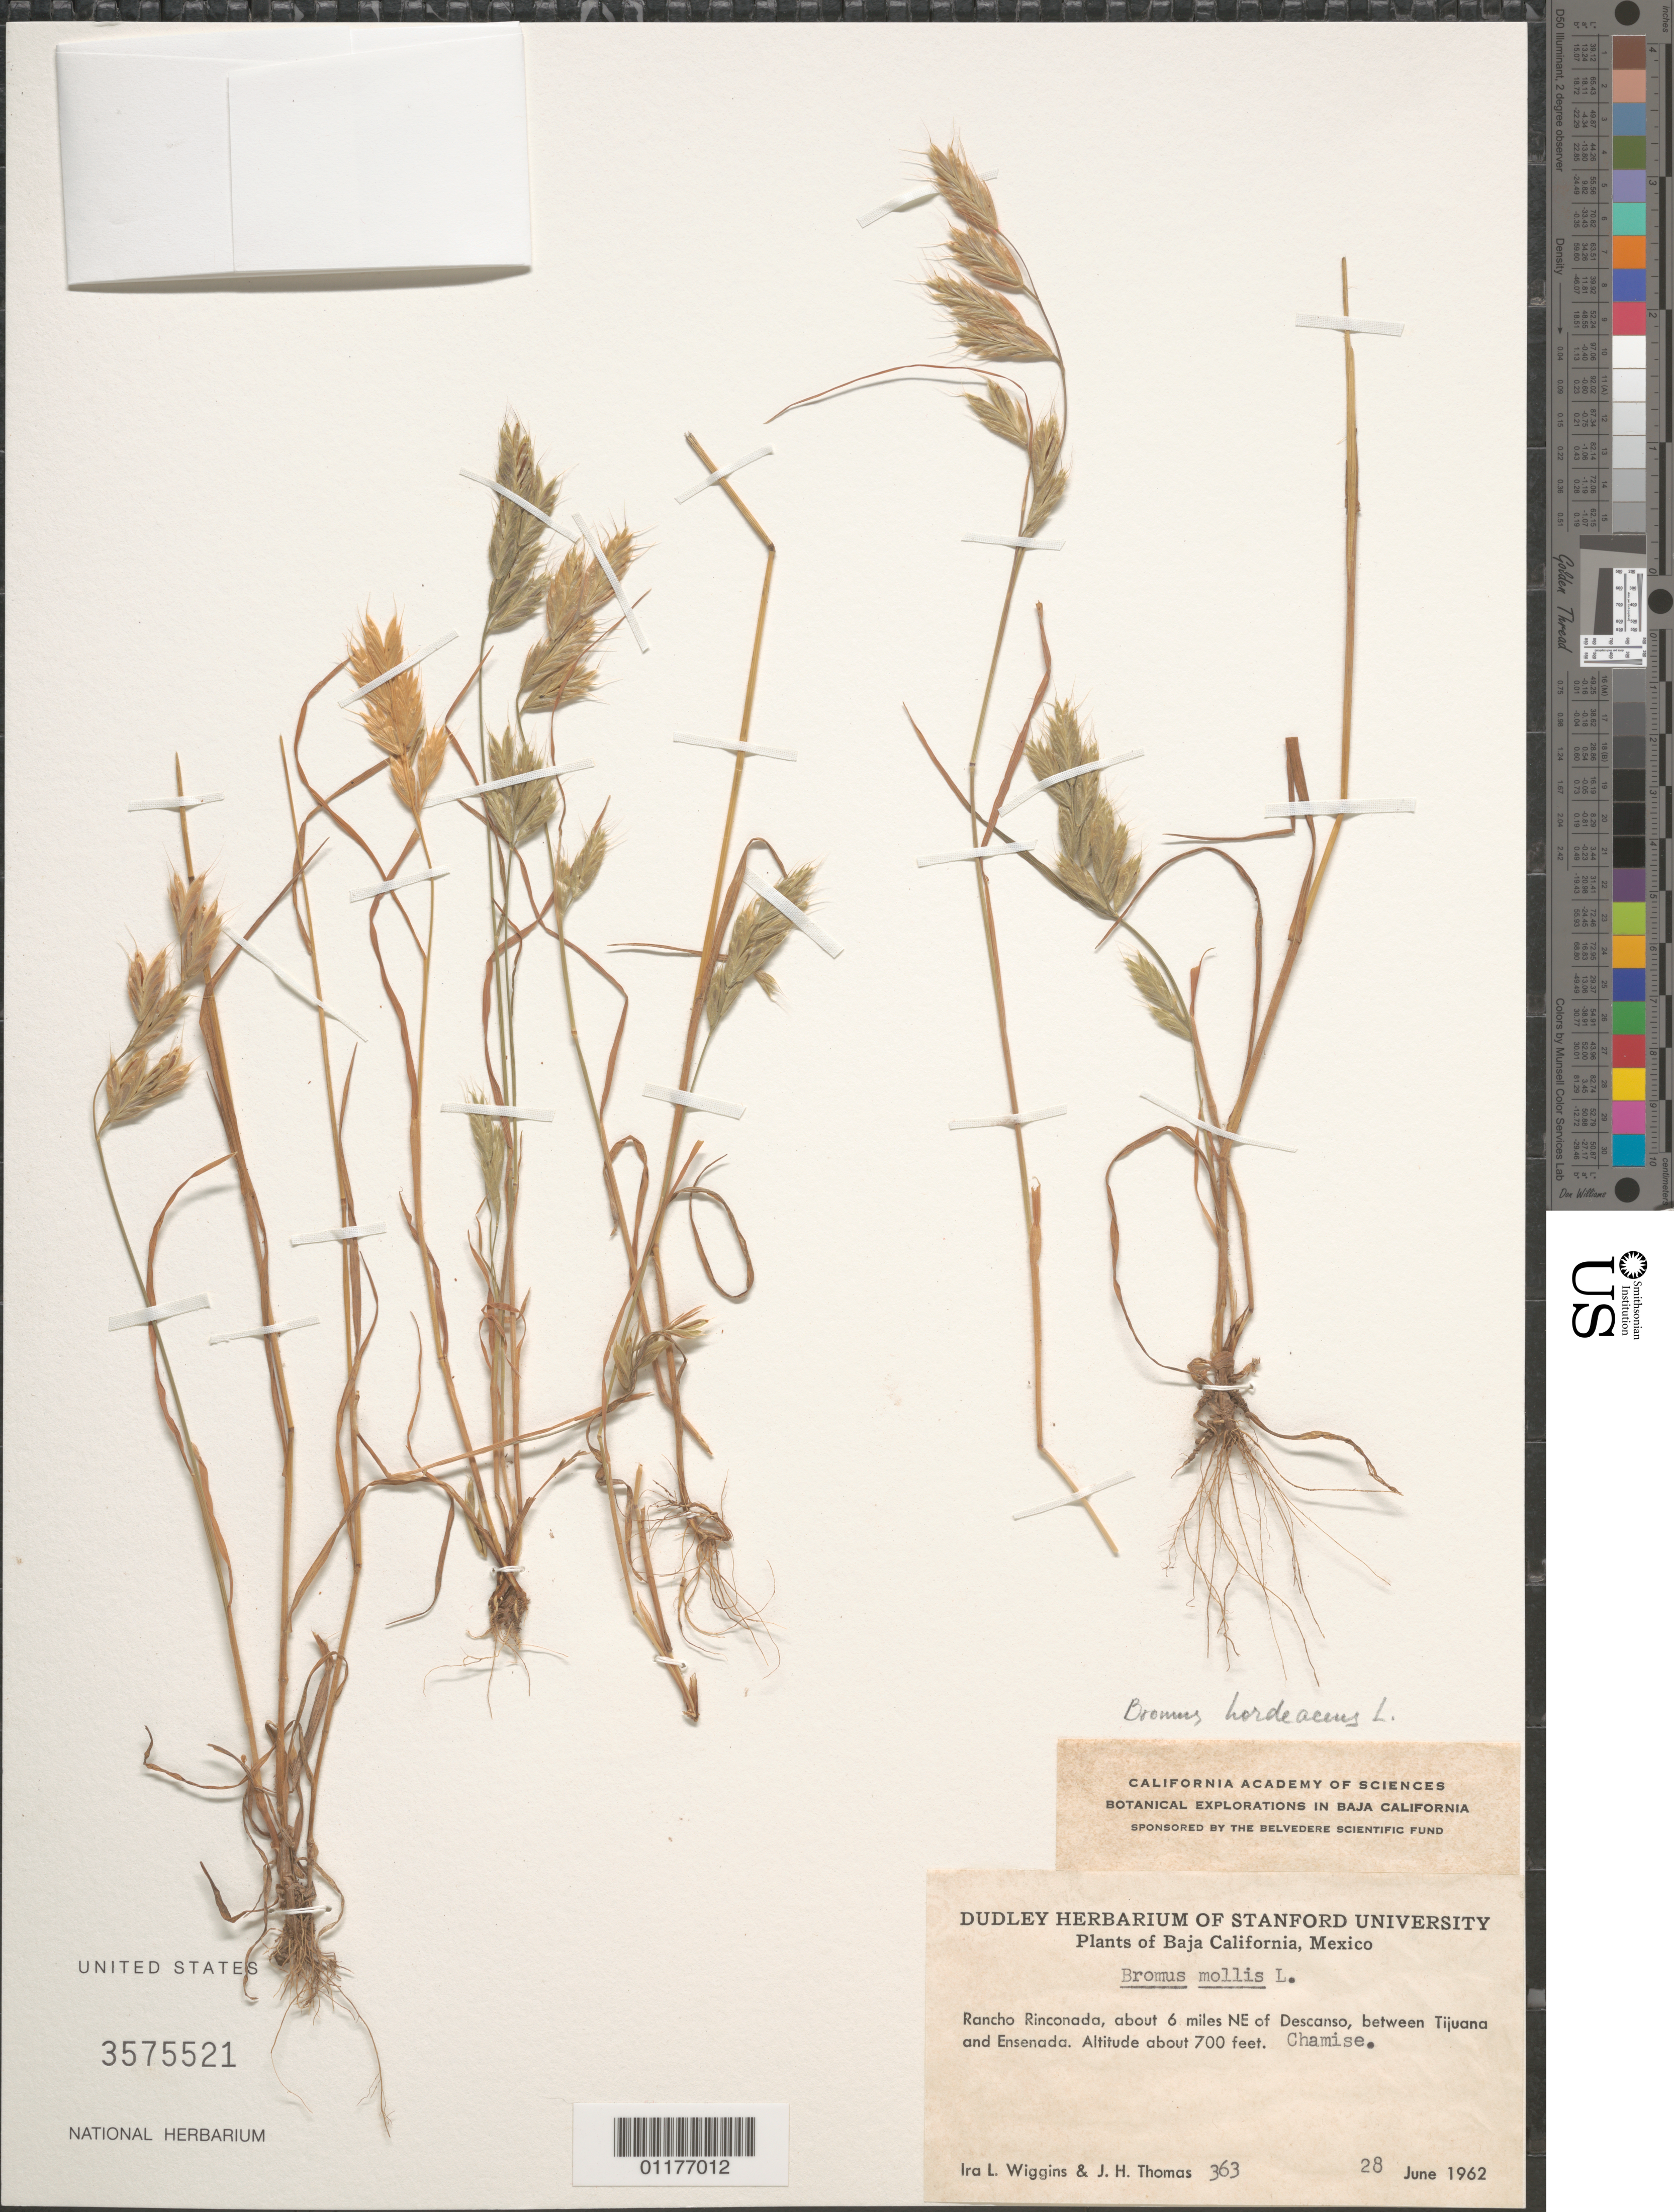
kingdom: Plantae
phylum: Tracheophyta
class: Liliopsida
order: Poales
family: Poaceae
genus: Bromus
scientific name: Bromus mollis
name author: L.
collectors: I. L. Wiggins & J. H. Thomas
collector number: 363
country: Mexico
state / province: Baja California Norte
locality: Rancho Rinconada, NE of Descanso, bbetween Tijuana and Ensenada.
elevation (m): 213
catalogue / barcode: US 3575521